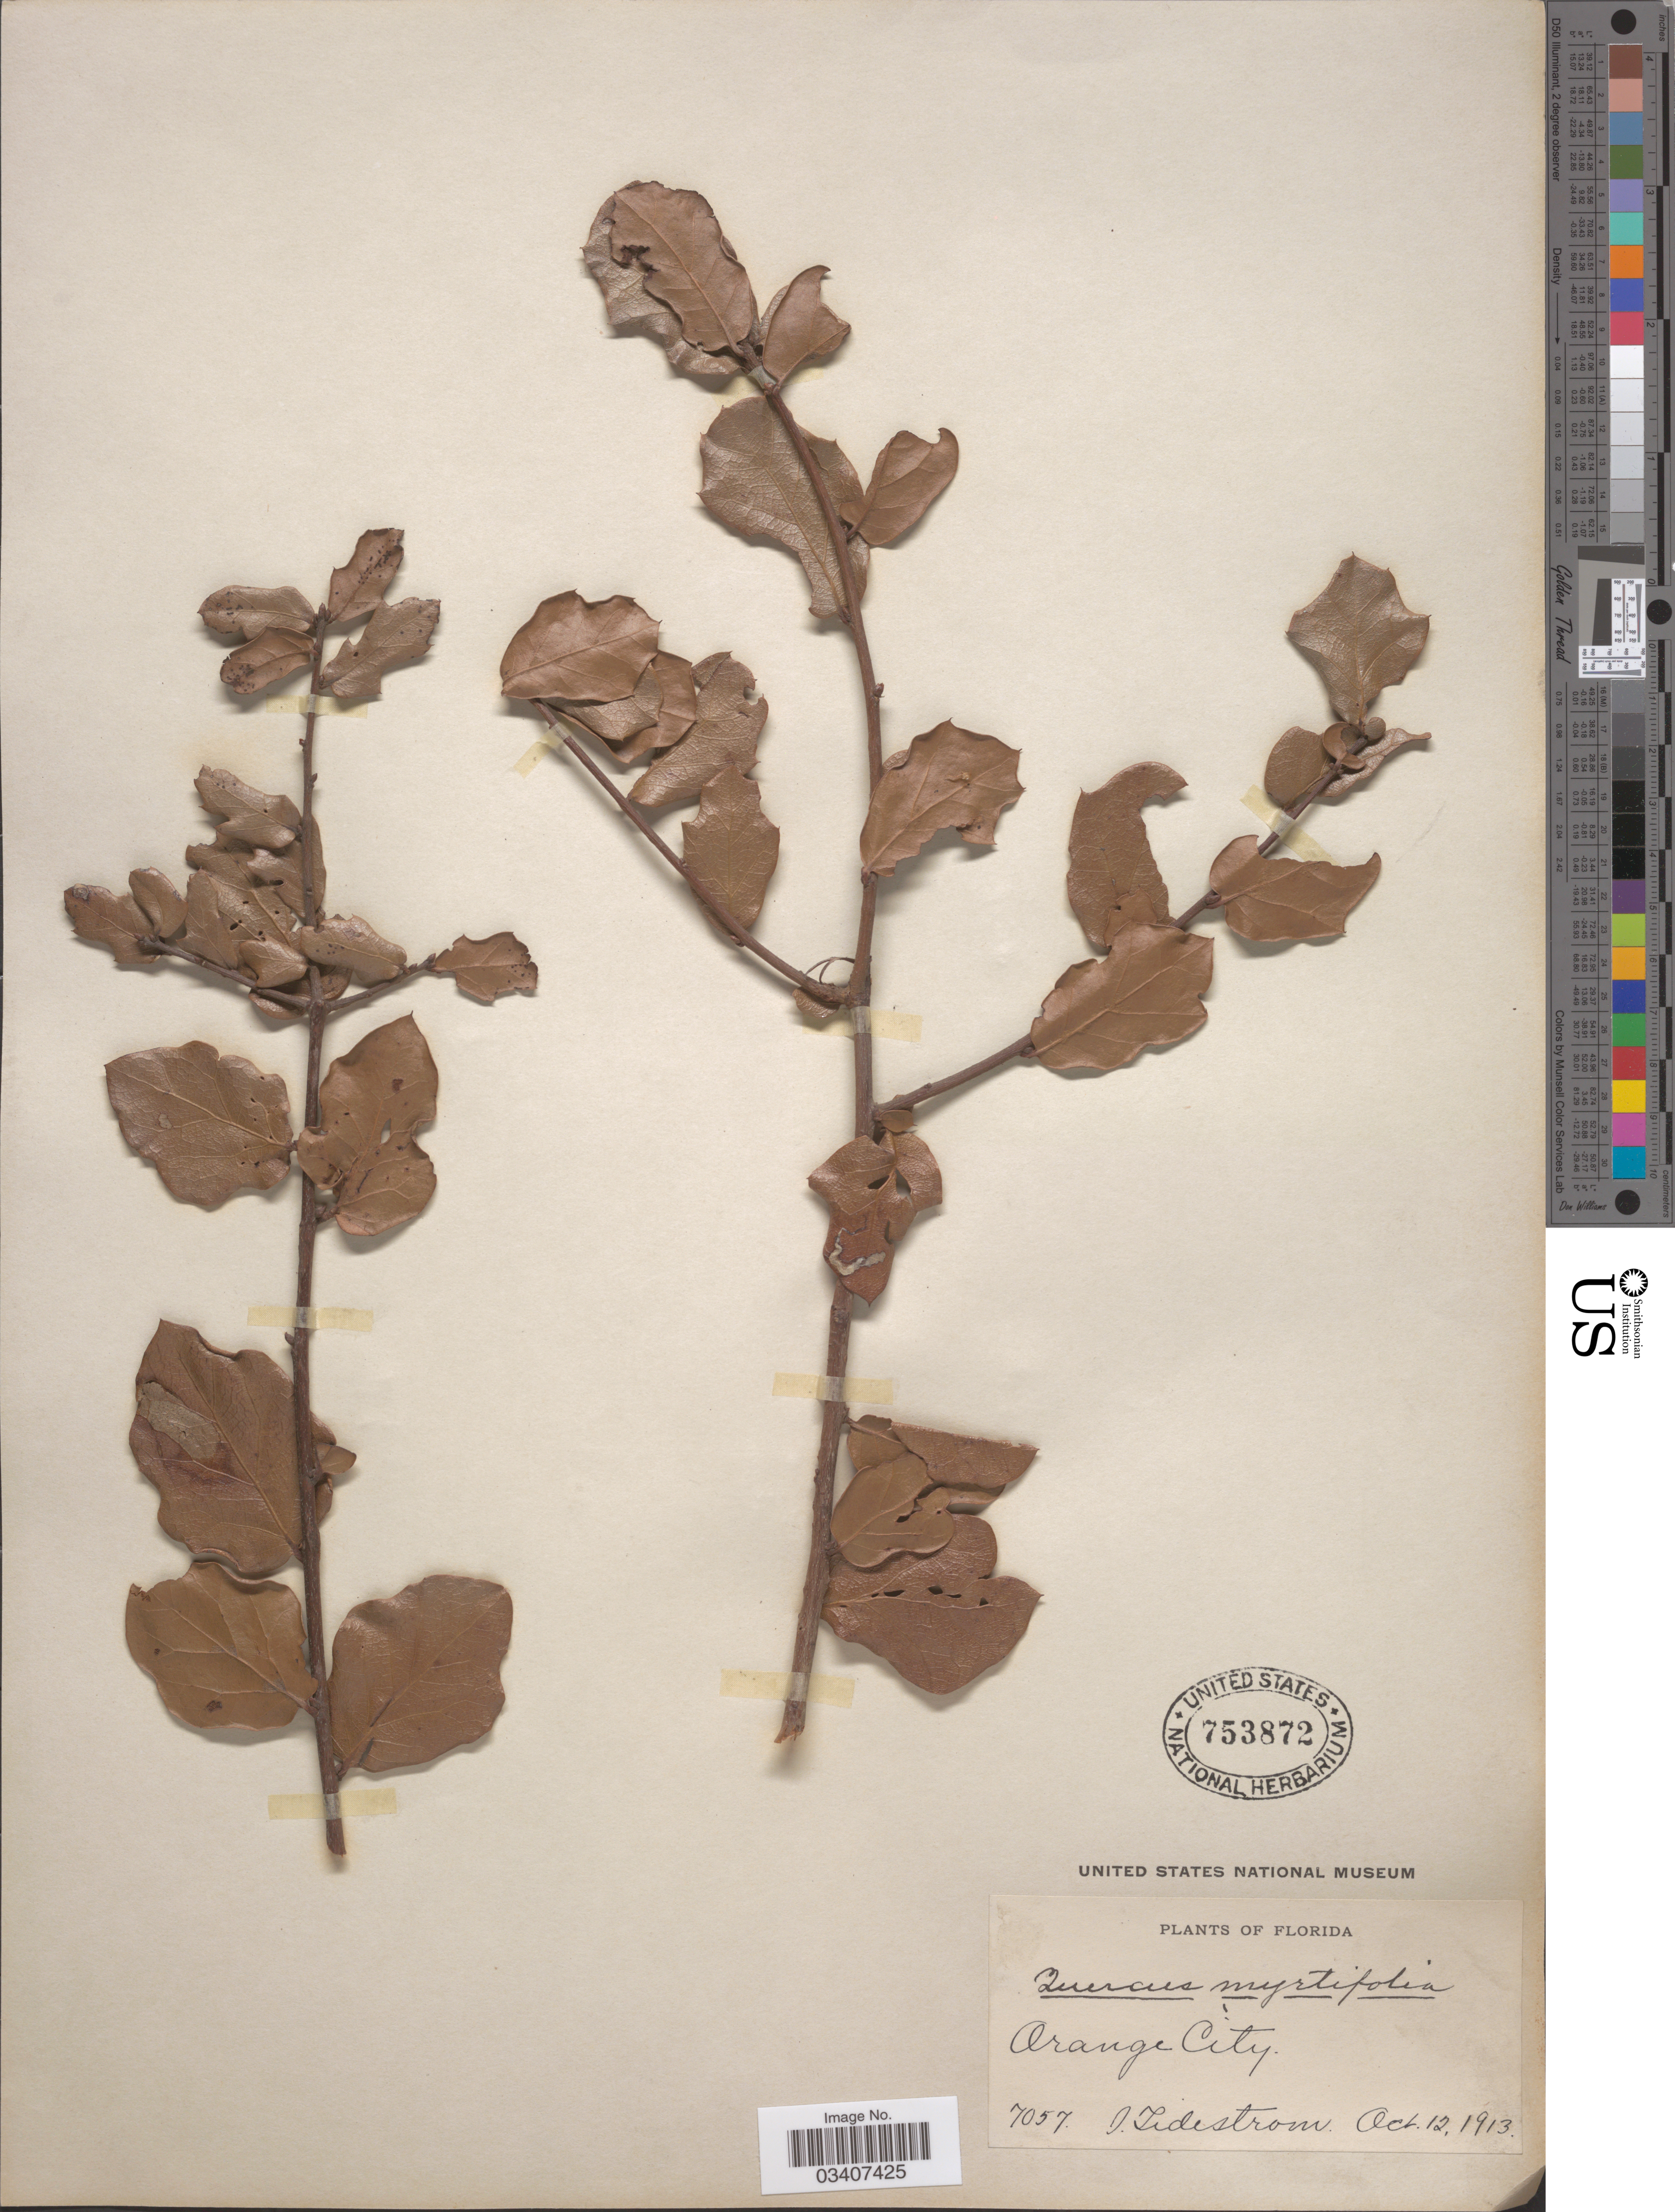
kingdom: Plantae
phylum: Tracheophyta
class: Magnoliopsida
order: Fagales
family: Fagaceae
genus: Quercus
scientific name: Quercus myrtifolia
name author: Willd.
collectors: I. F. Tidestrom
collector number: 7057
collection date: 1913-10-12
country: United States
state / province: Florida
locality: Orange City.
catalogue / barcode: US 753872